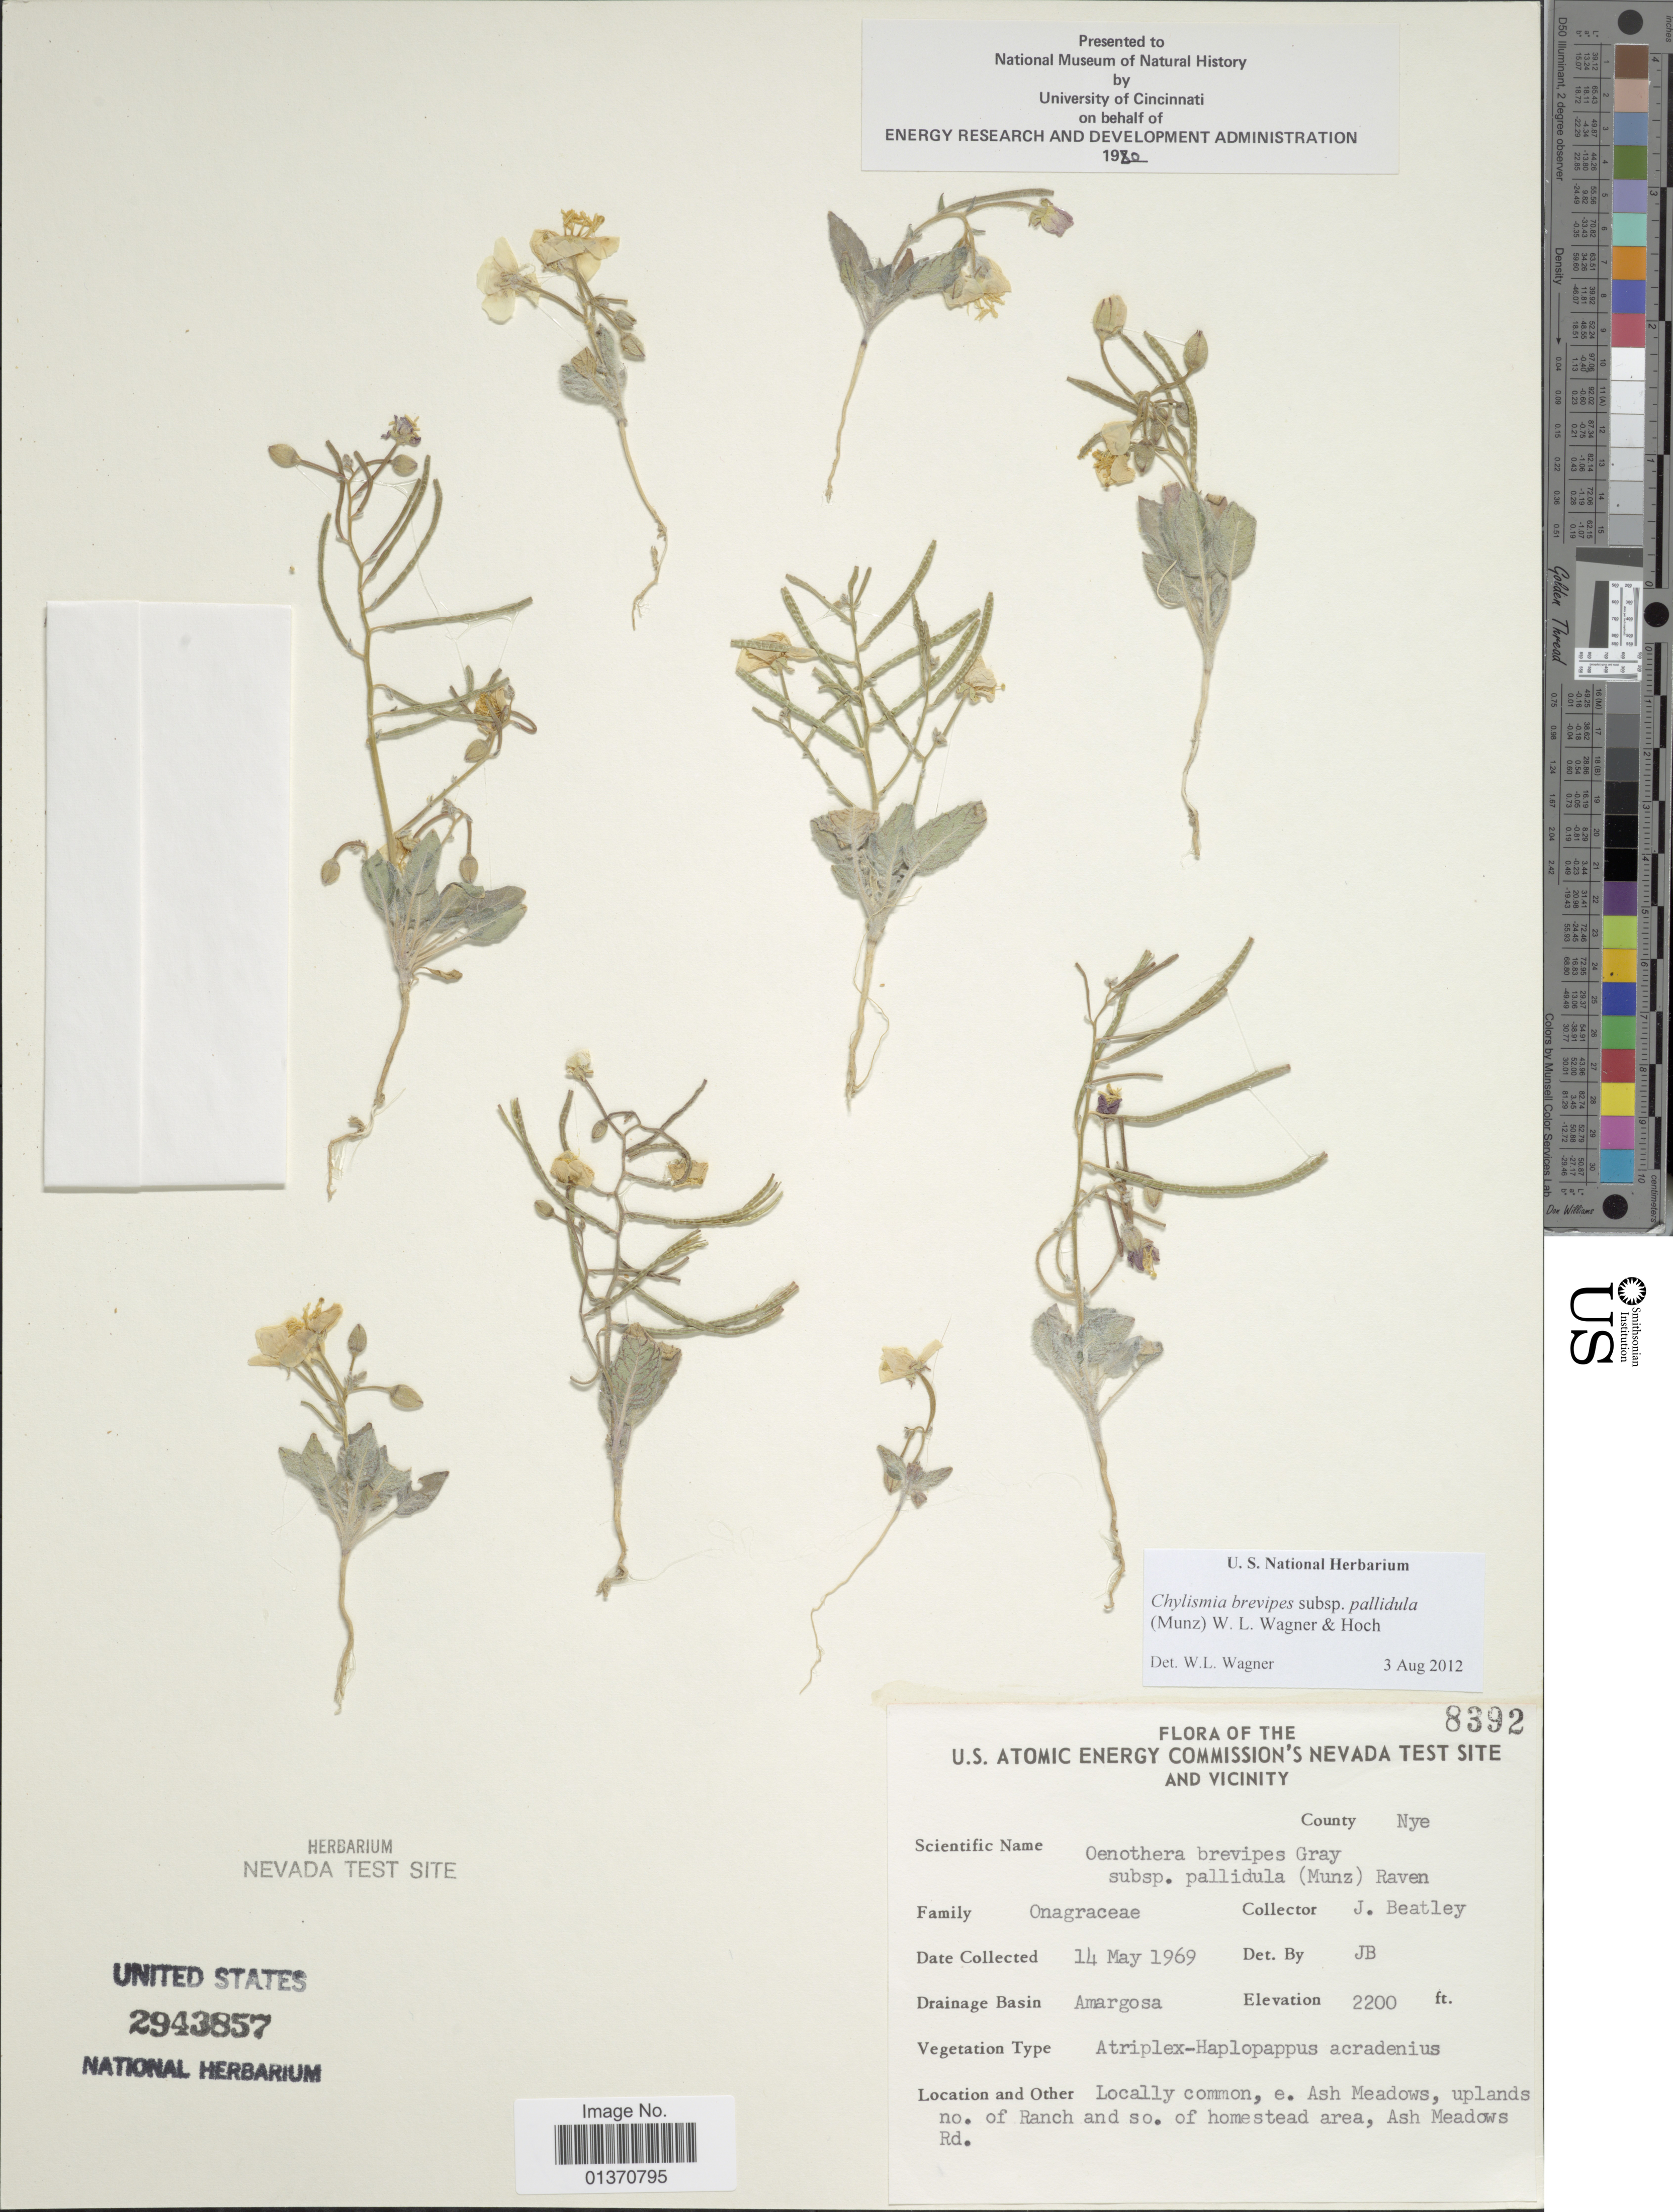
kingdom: Plantae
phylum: Tracheophyta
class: Magnoliopsida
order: Myrtales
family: Onagraceae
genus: Chylismia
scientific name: Chylismia brevipes subsp. pallidula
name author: (Munz) W.L. Wagner & Hoch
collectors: J. C. Beatley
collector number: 8392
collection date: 1969-05-14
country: United States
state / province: Nevada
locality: U. S. Atomic Energy Commission's Nevada Test Site and Vicinity, Amargosa, e. Ash Meadows, uplands no. of Ranch and so. of homestead area, Ash Meadows Rd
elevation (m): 671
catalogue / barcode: US 2943857